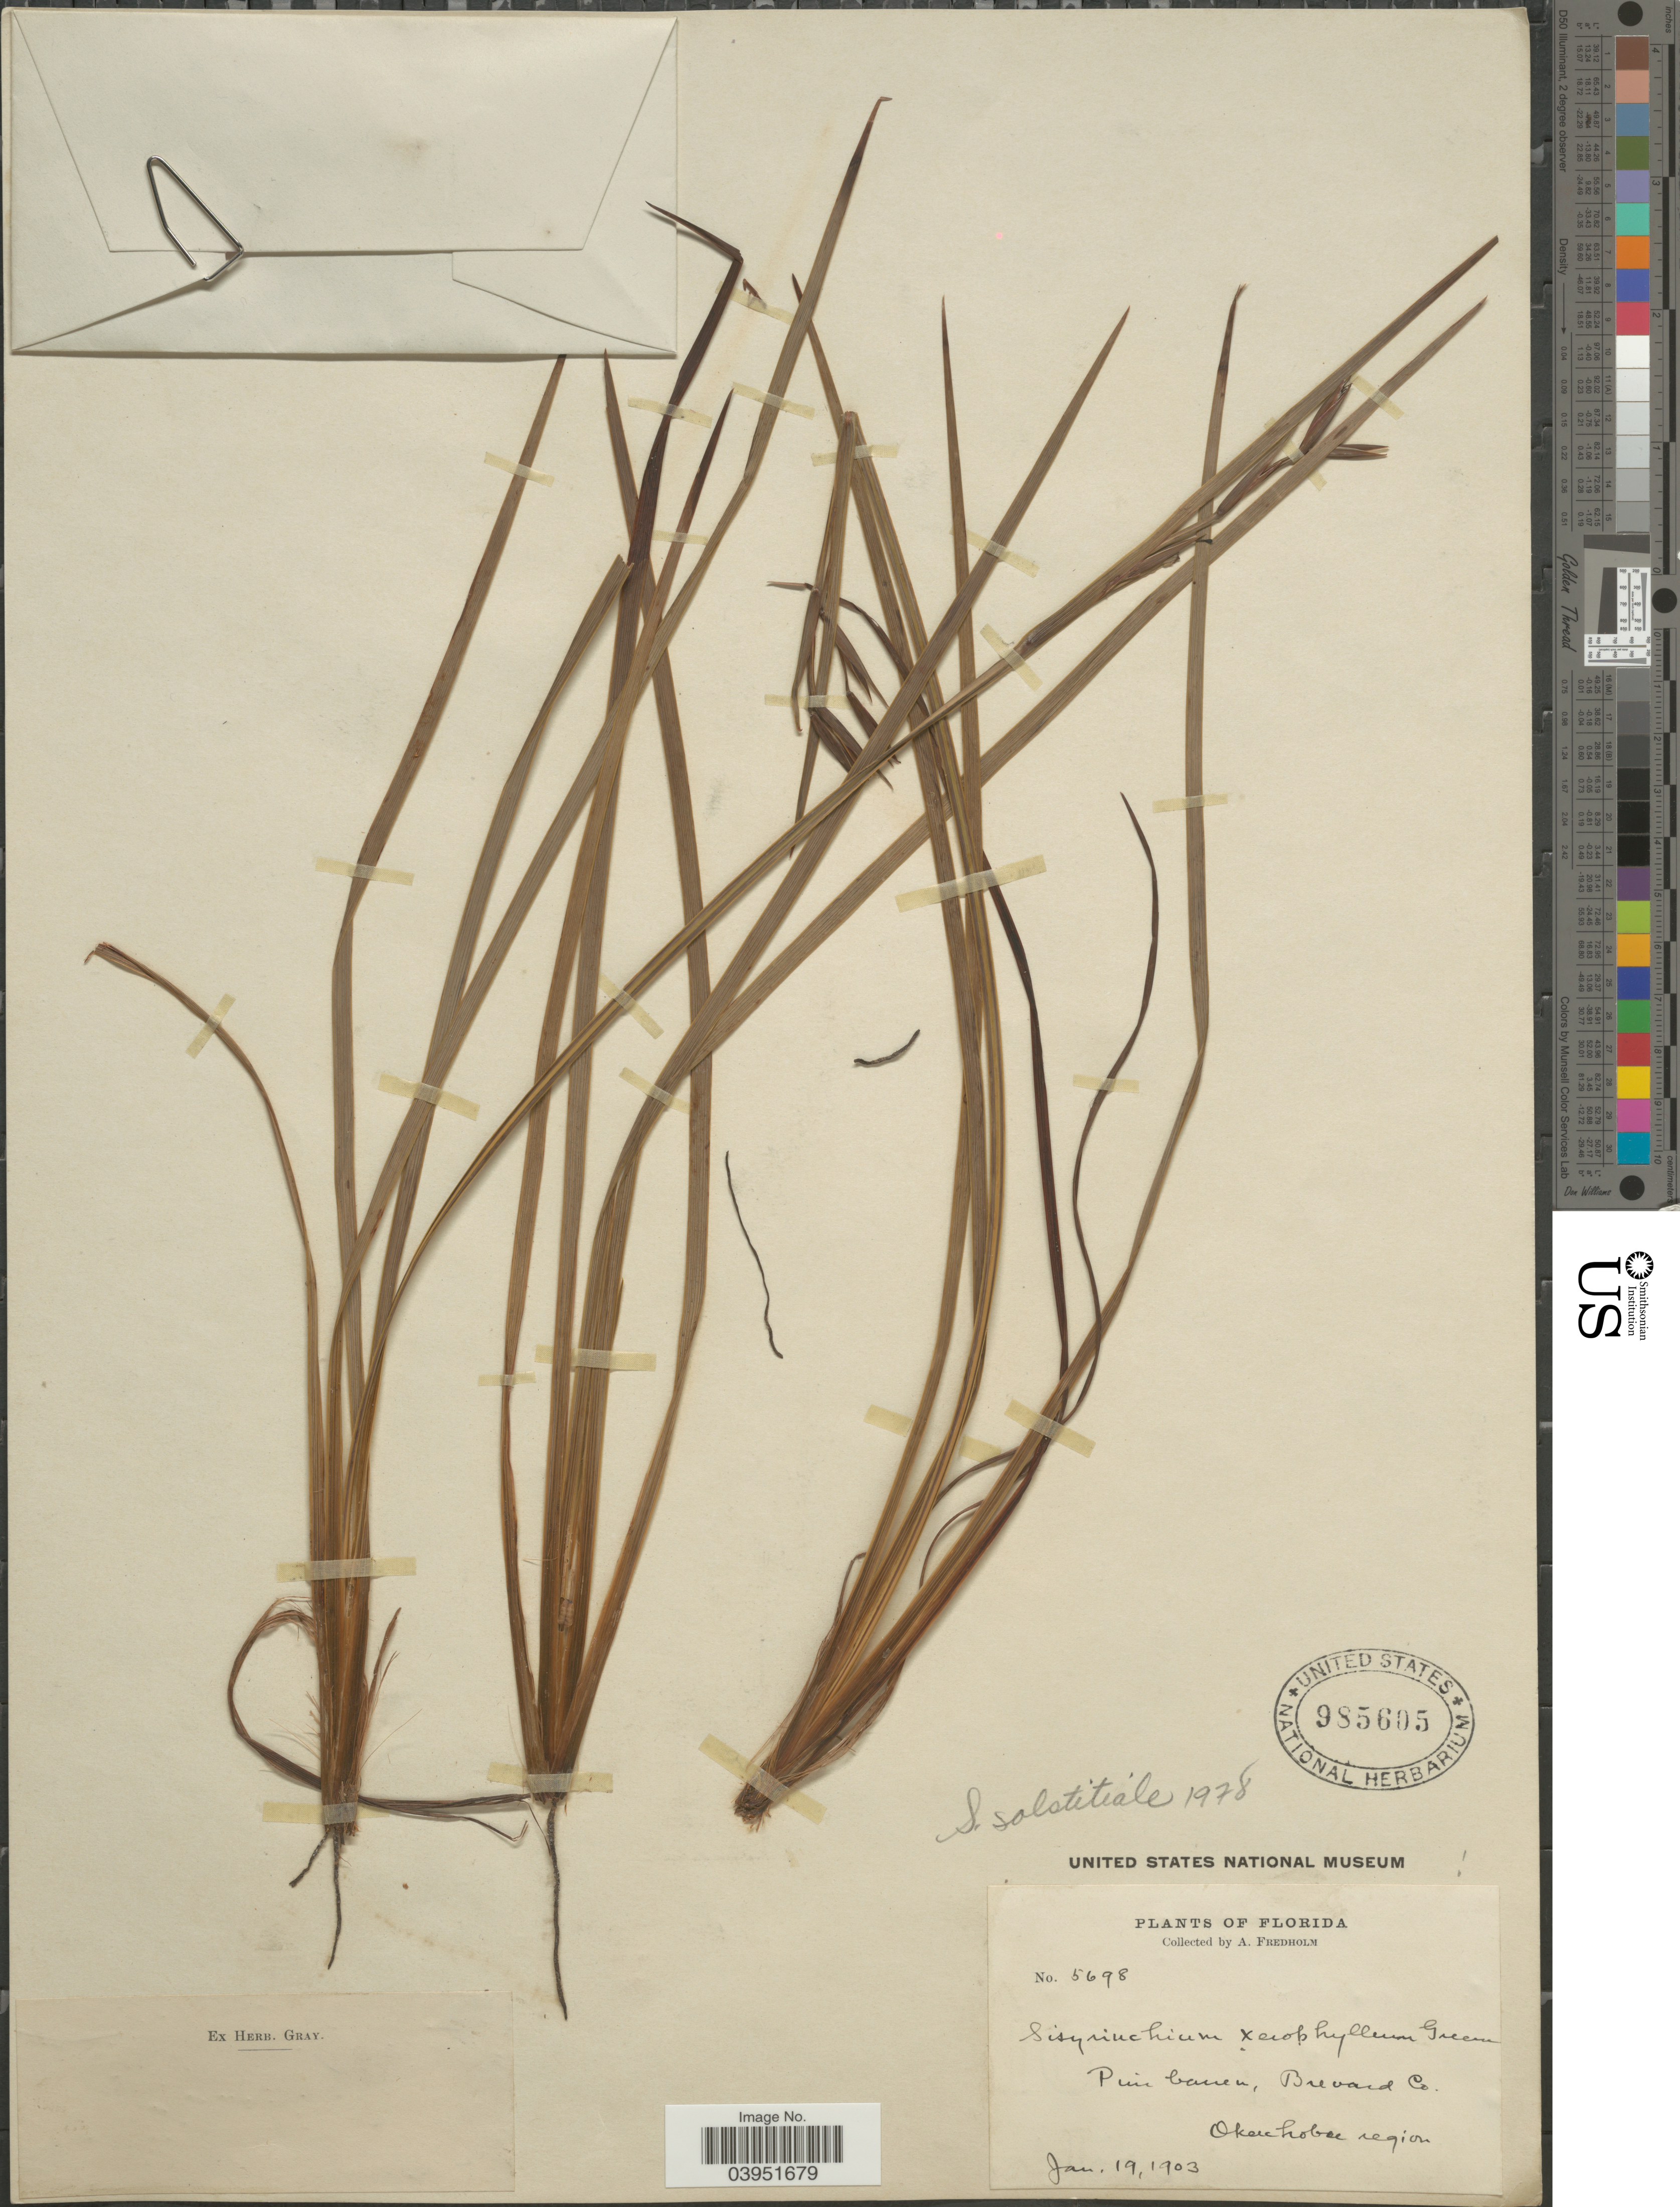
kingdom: Plantae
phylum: Tracheophyta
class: Liliopsida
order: Asparagales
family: Iridaceae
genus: Sisyrinchium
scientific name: Sisyrinchium solstitiale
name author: E.P. Bicknell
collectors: A. Fredholm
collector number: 5698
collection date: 1903-01-19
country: United States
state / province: Florida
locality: Brevard Co. Okeechobee region.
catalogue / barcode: US 985605